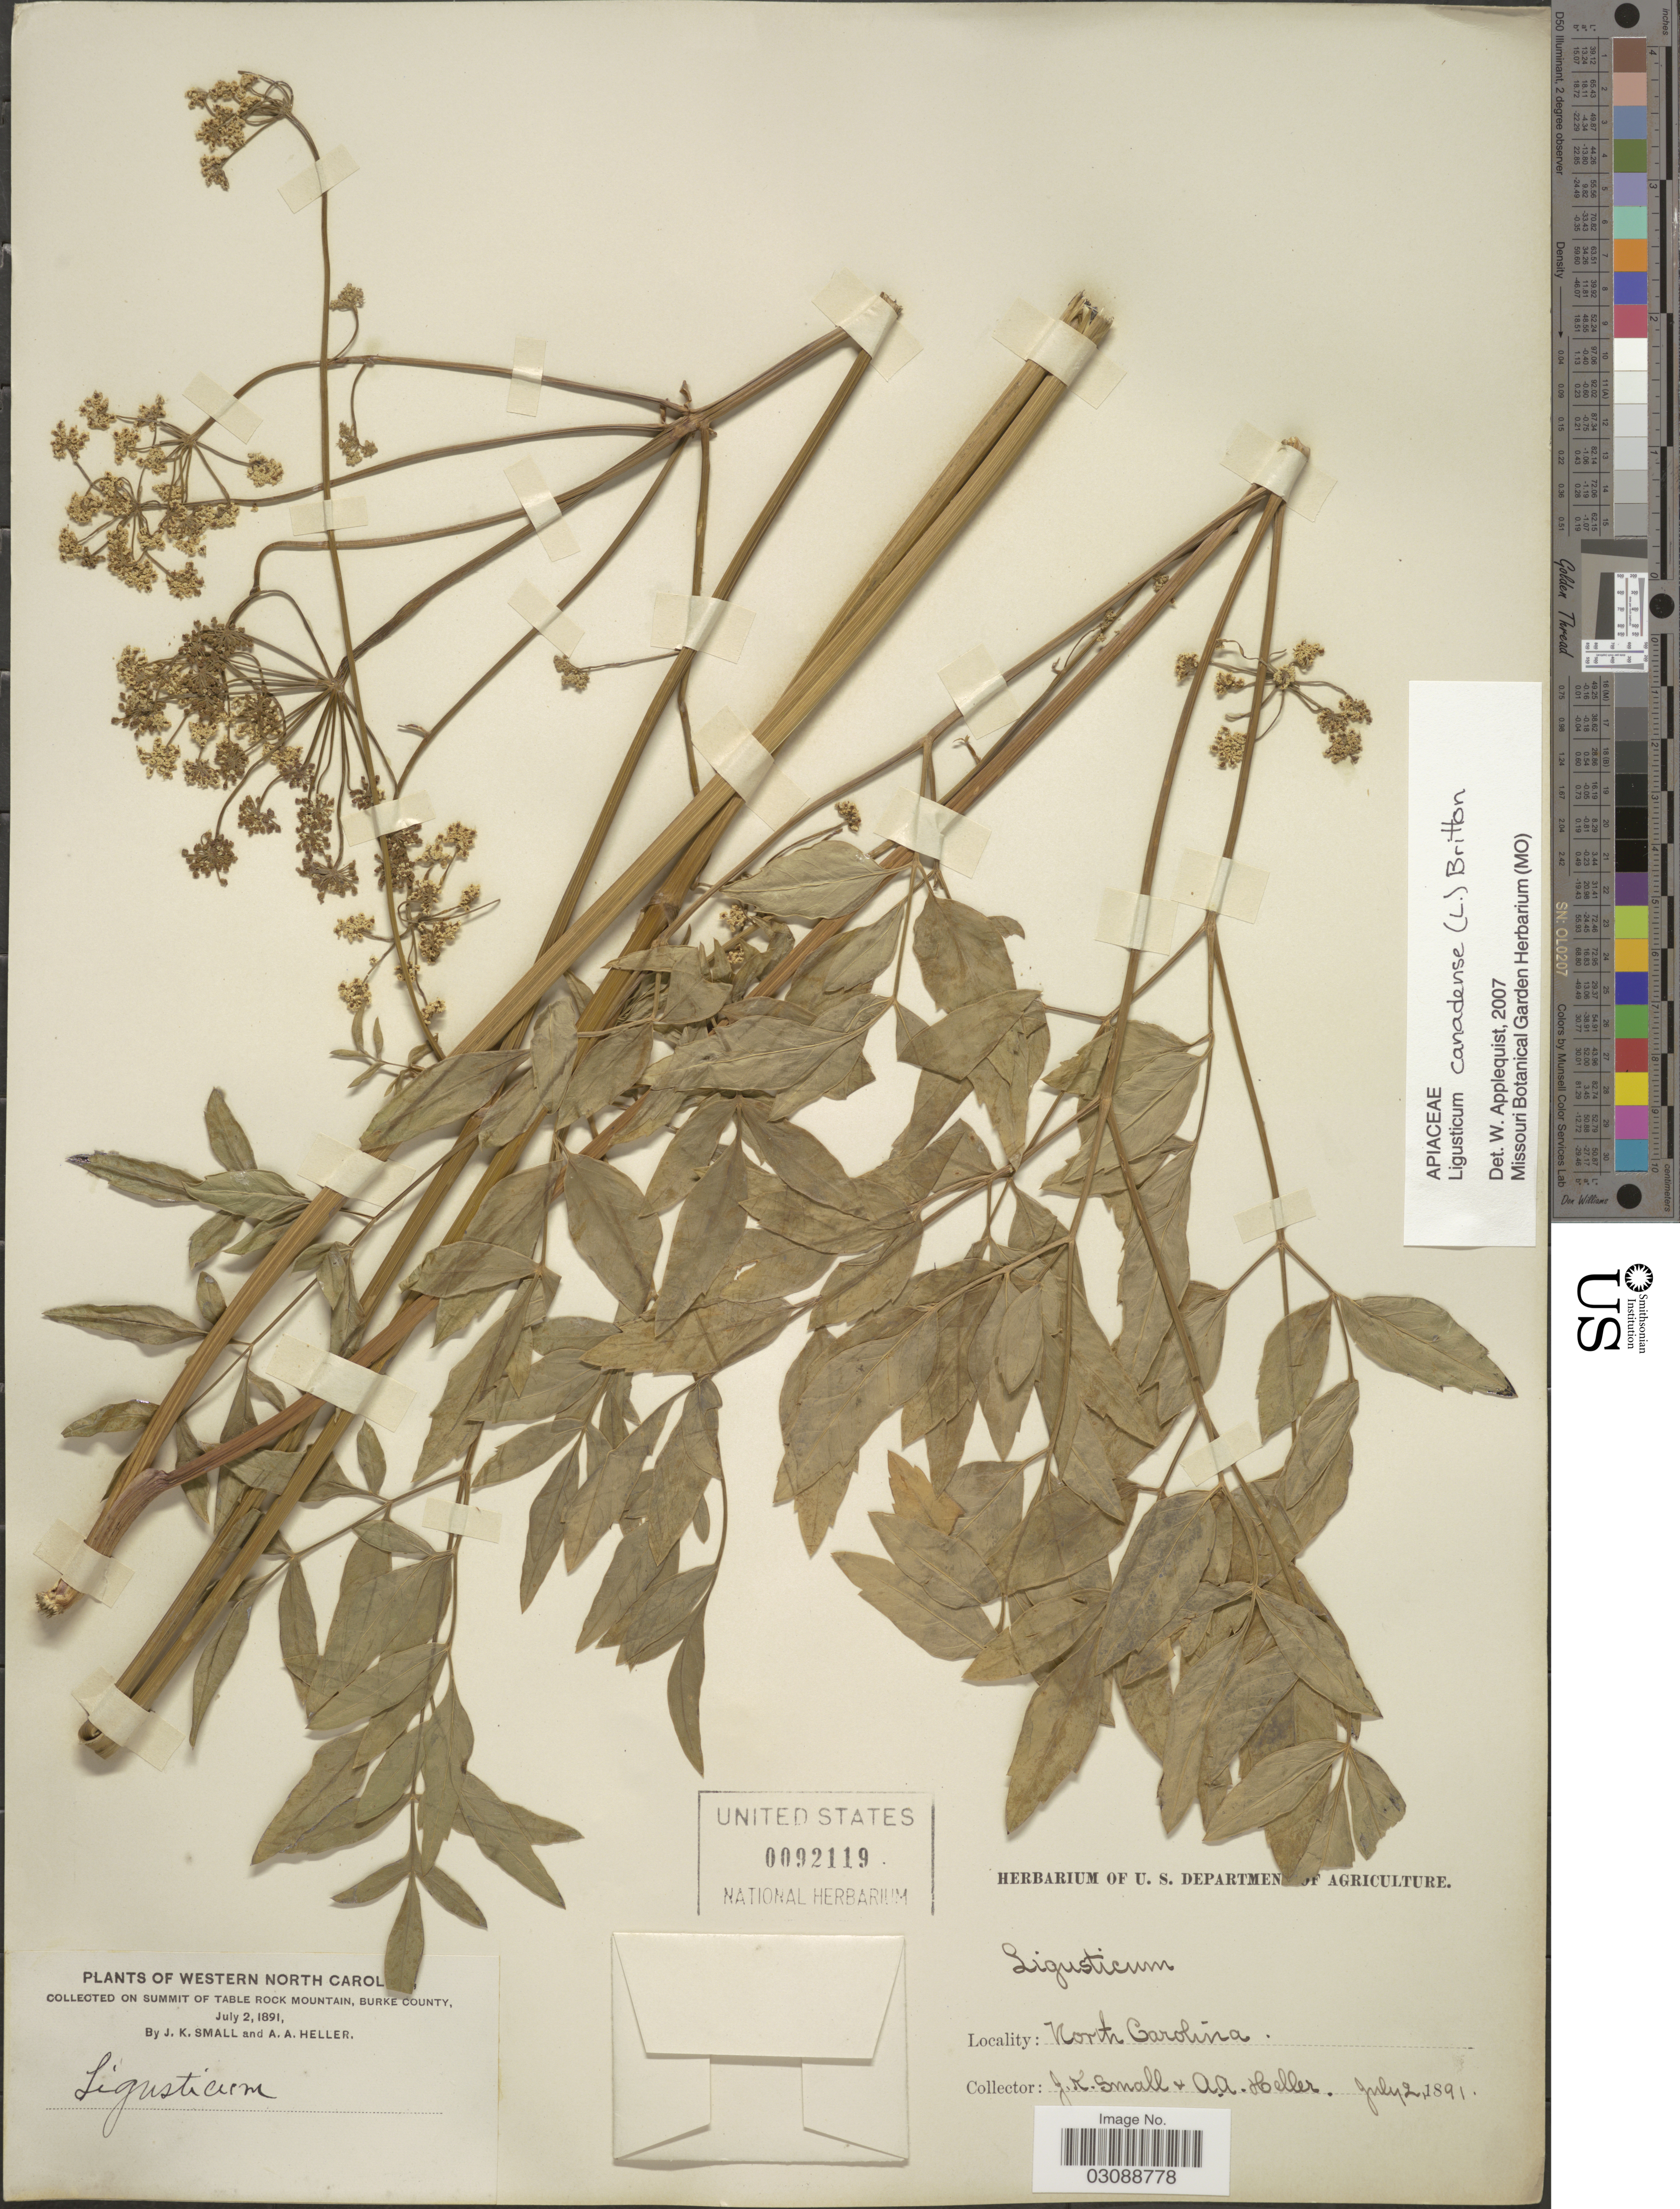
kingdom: Plantae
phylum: Tracheophyta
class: Magnoliopsida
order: Apiales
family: Apiaceae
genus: Ligusticum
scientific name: Ligusticum canadense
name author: (L.) Britton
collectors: J. K. Small & A. A. Heller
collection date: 1891-07-02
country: United States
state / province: North Carolina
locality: On summit of Table Rock Mountain, Burke County.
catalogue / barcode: US 92119